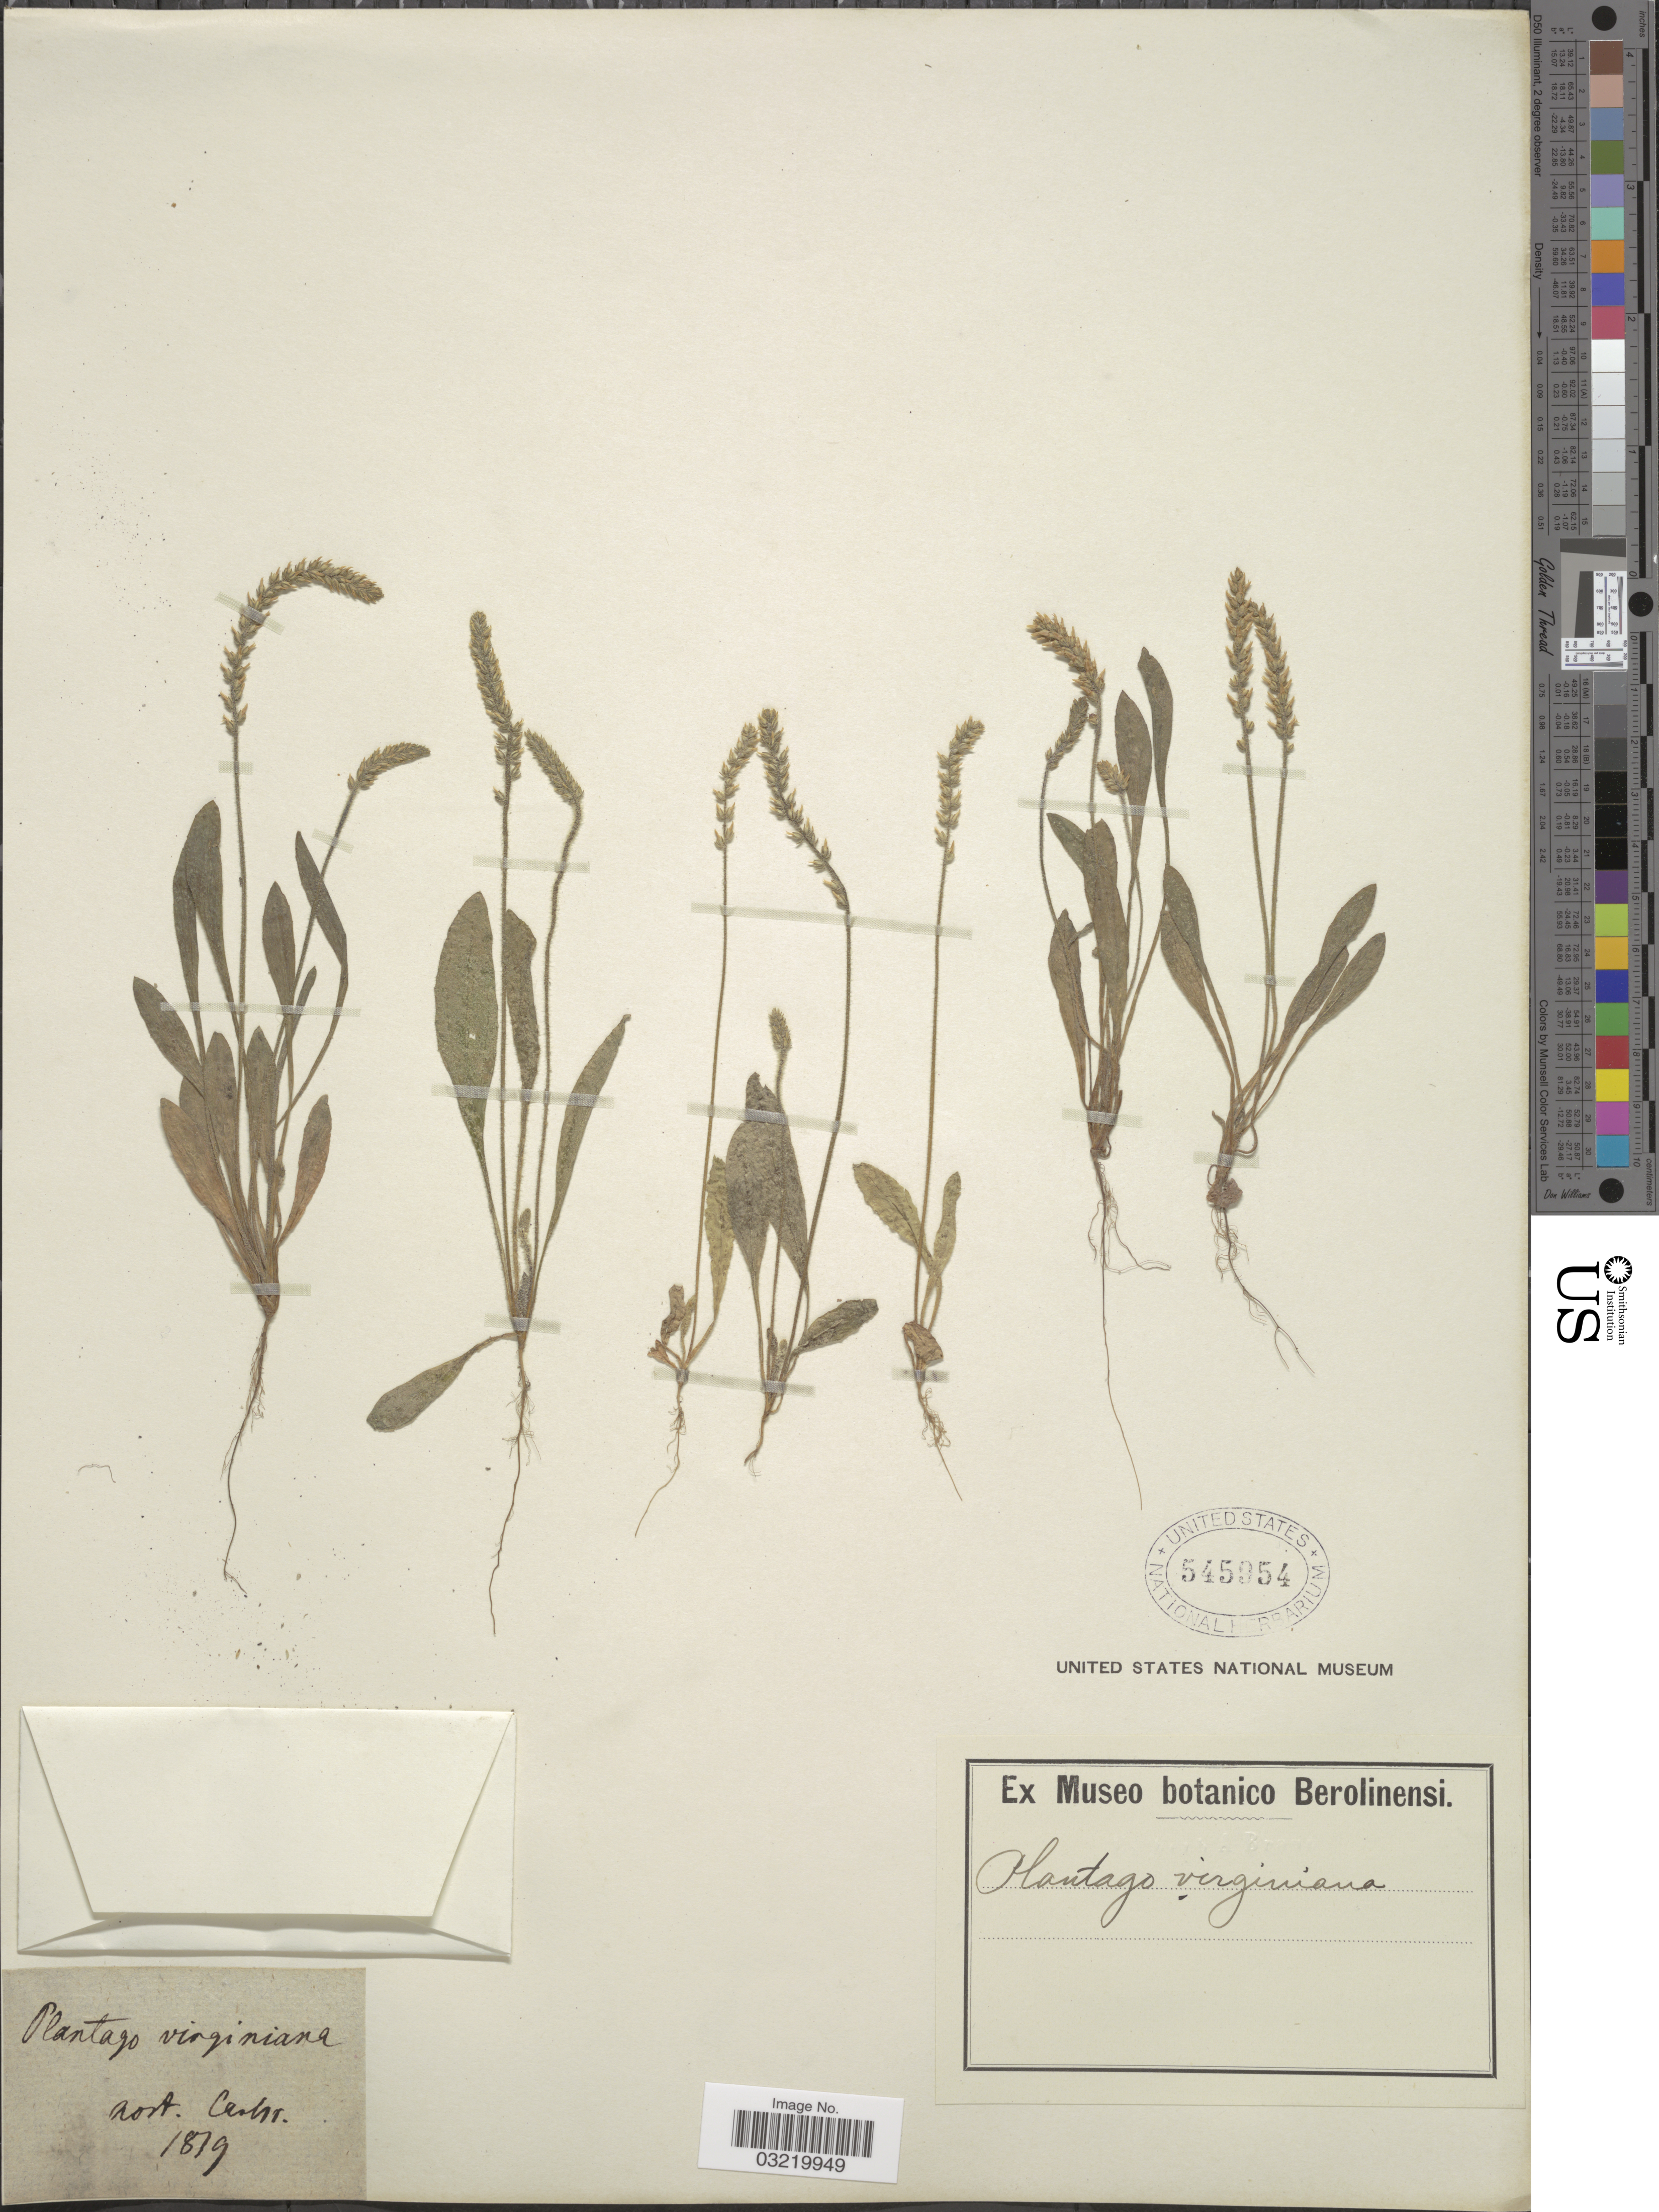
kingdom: Plantae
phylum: Tracheophyta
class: Magnoliopsida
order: Lamiales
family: Plantaginaceae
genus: Plantago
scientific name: Plantago virginica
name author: L.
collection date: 1879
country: United States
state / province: North Carolina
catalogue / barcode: US 545954